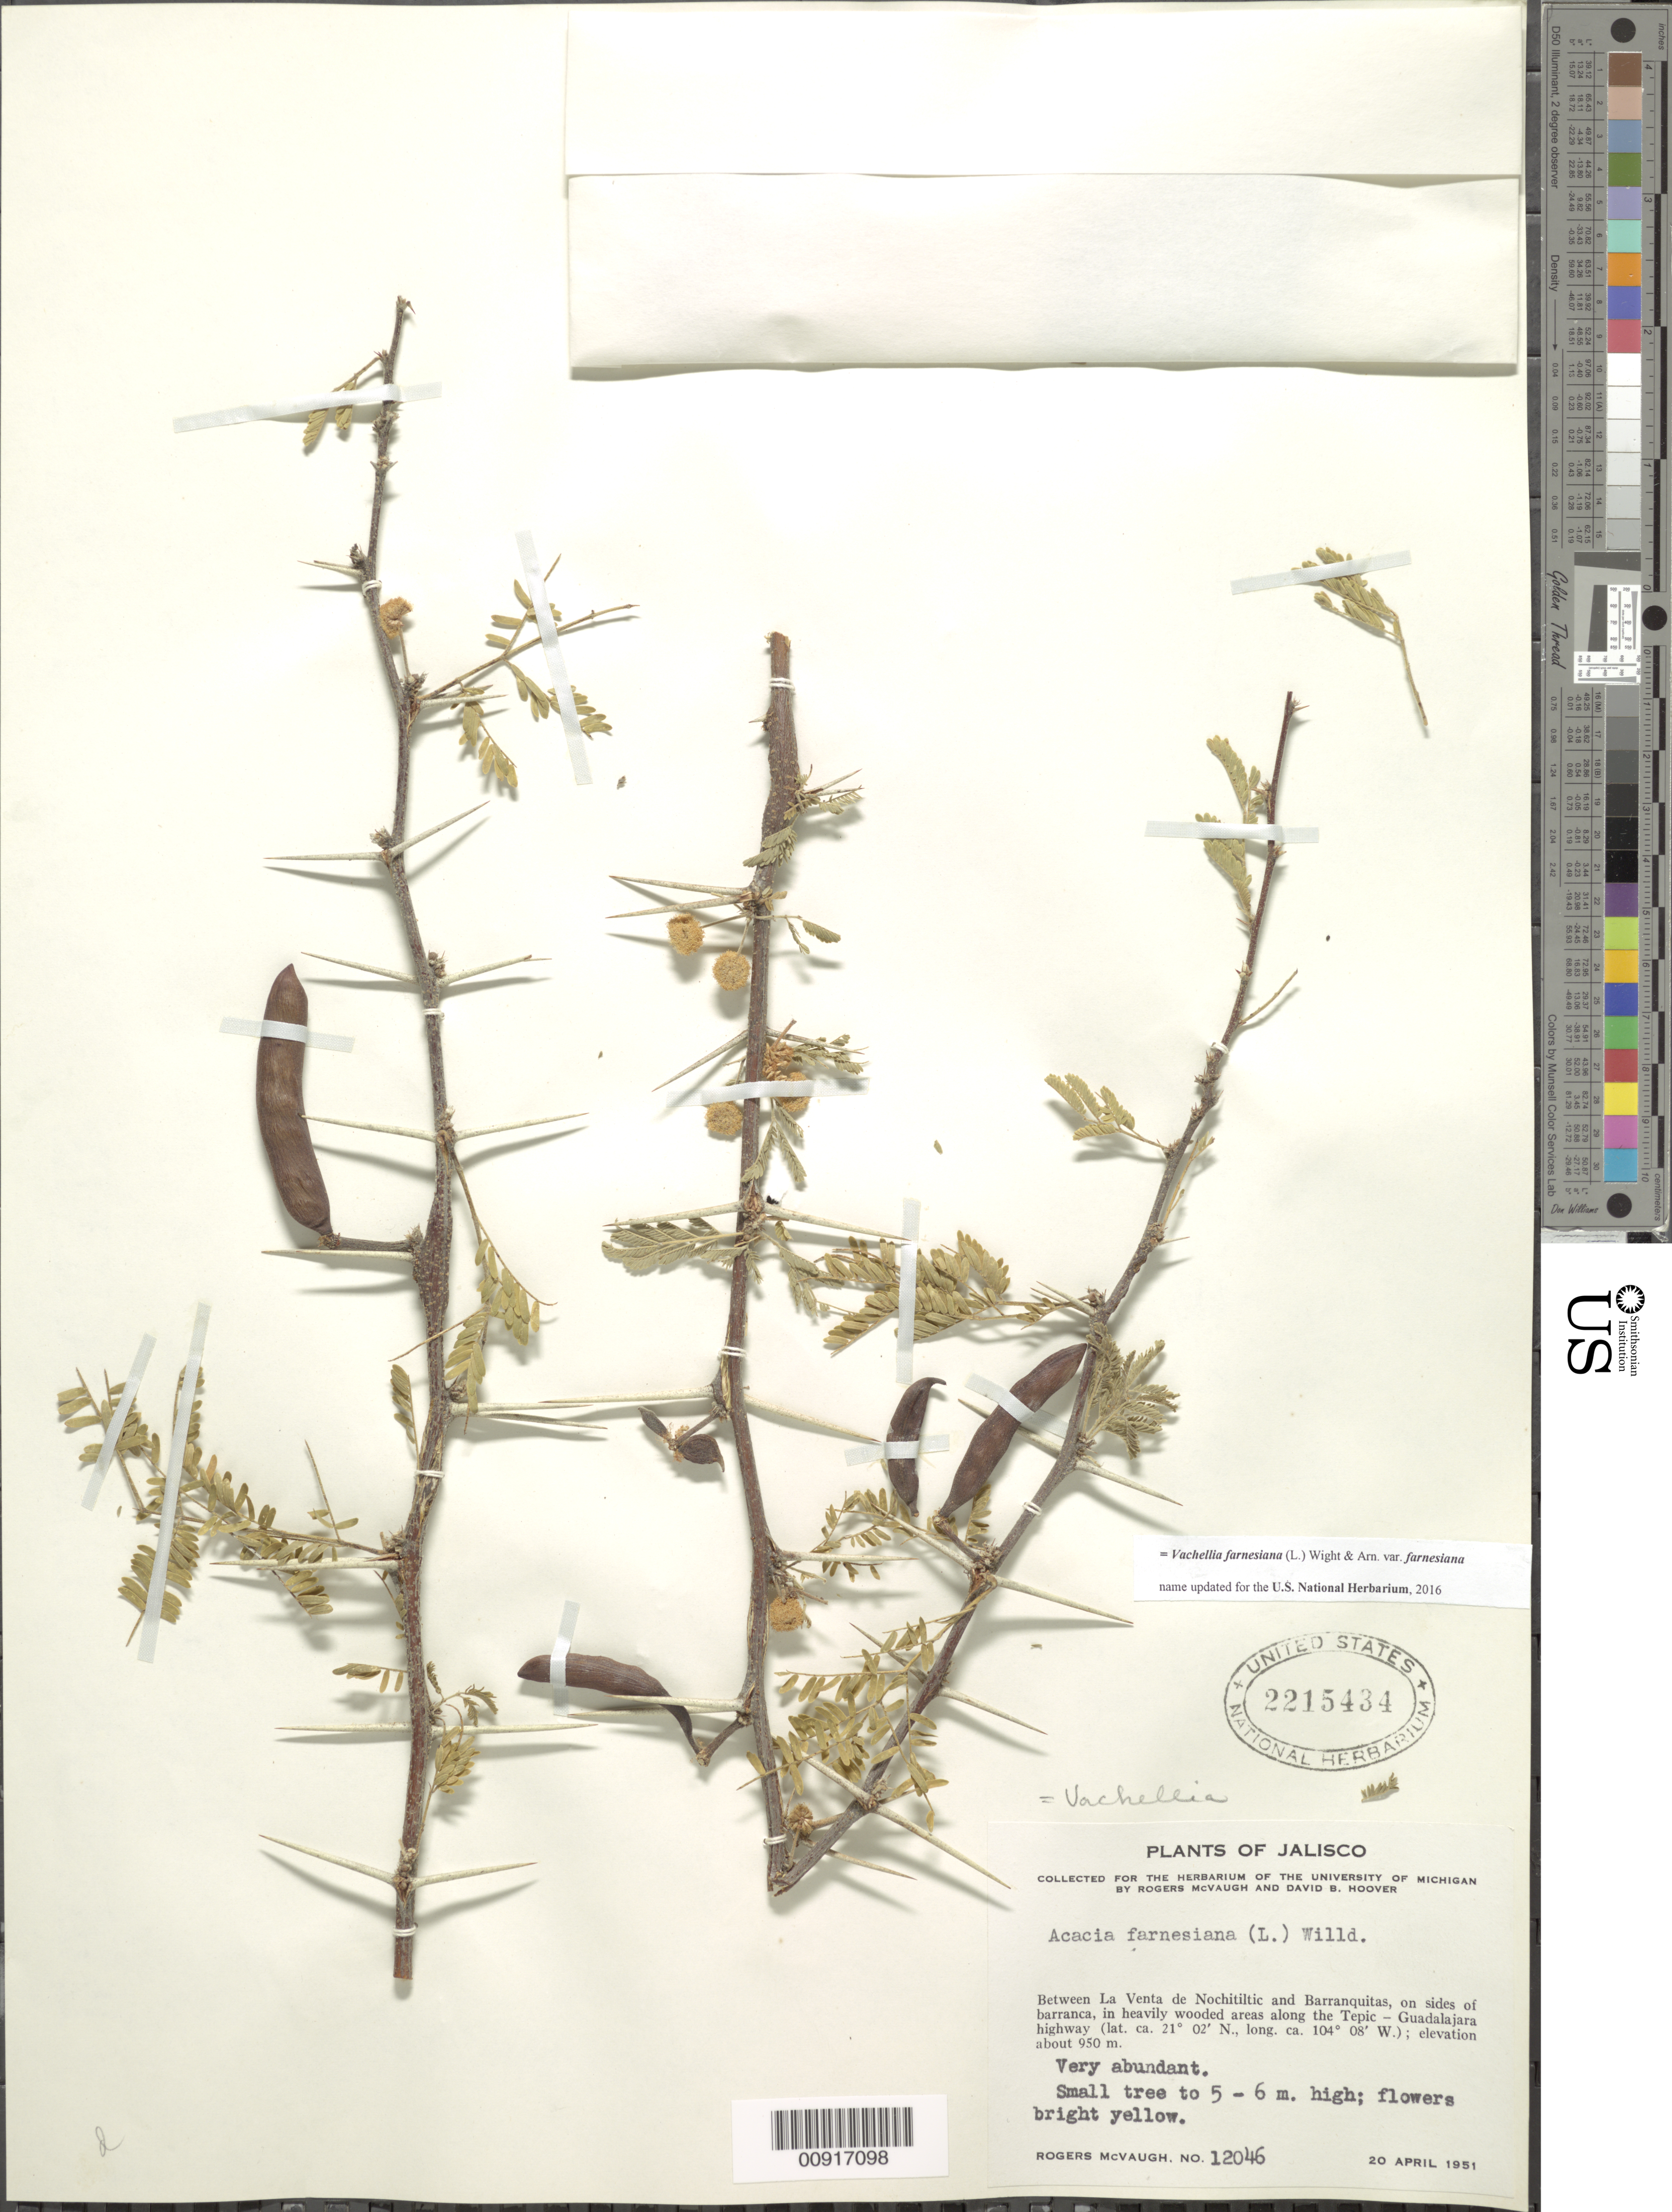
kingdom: Plantae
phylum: Tracheophyta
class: Magnoliopsida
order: Fabales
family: Fabaceae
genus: Vachellia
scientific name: Vachellia farnesiana var. farnesiana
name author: (L.) Wight & Arn.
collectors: R. McVaugh & D. B. Hoover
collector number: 12046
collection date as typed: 20 Apr 1951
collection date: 1951-04-20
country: Mexico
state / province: Jalisco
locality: Between La Venta de Nochitiltic and Barranquitas. On sides of barranca, in heavily wooded areas along the Tepic - Guadalajara highway.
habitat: On sides of barranca, in heavily wooded areas.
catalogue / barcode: US 2215434